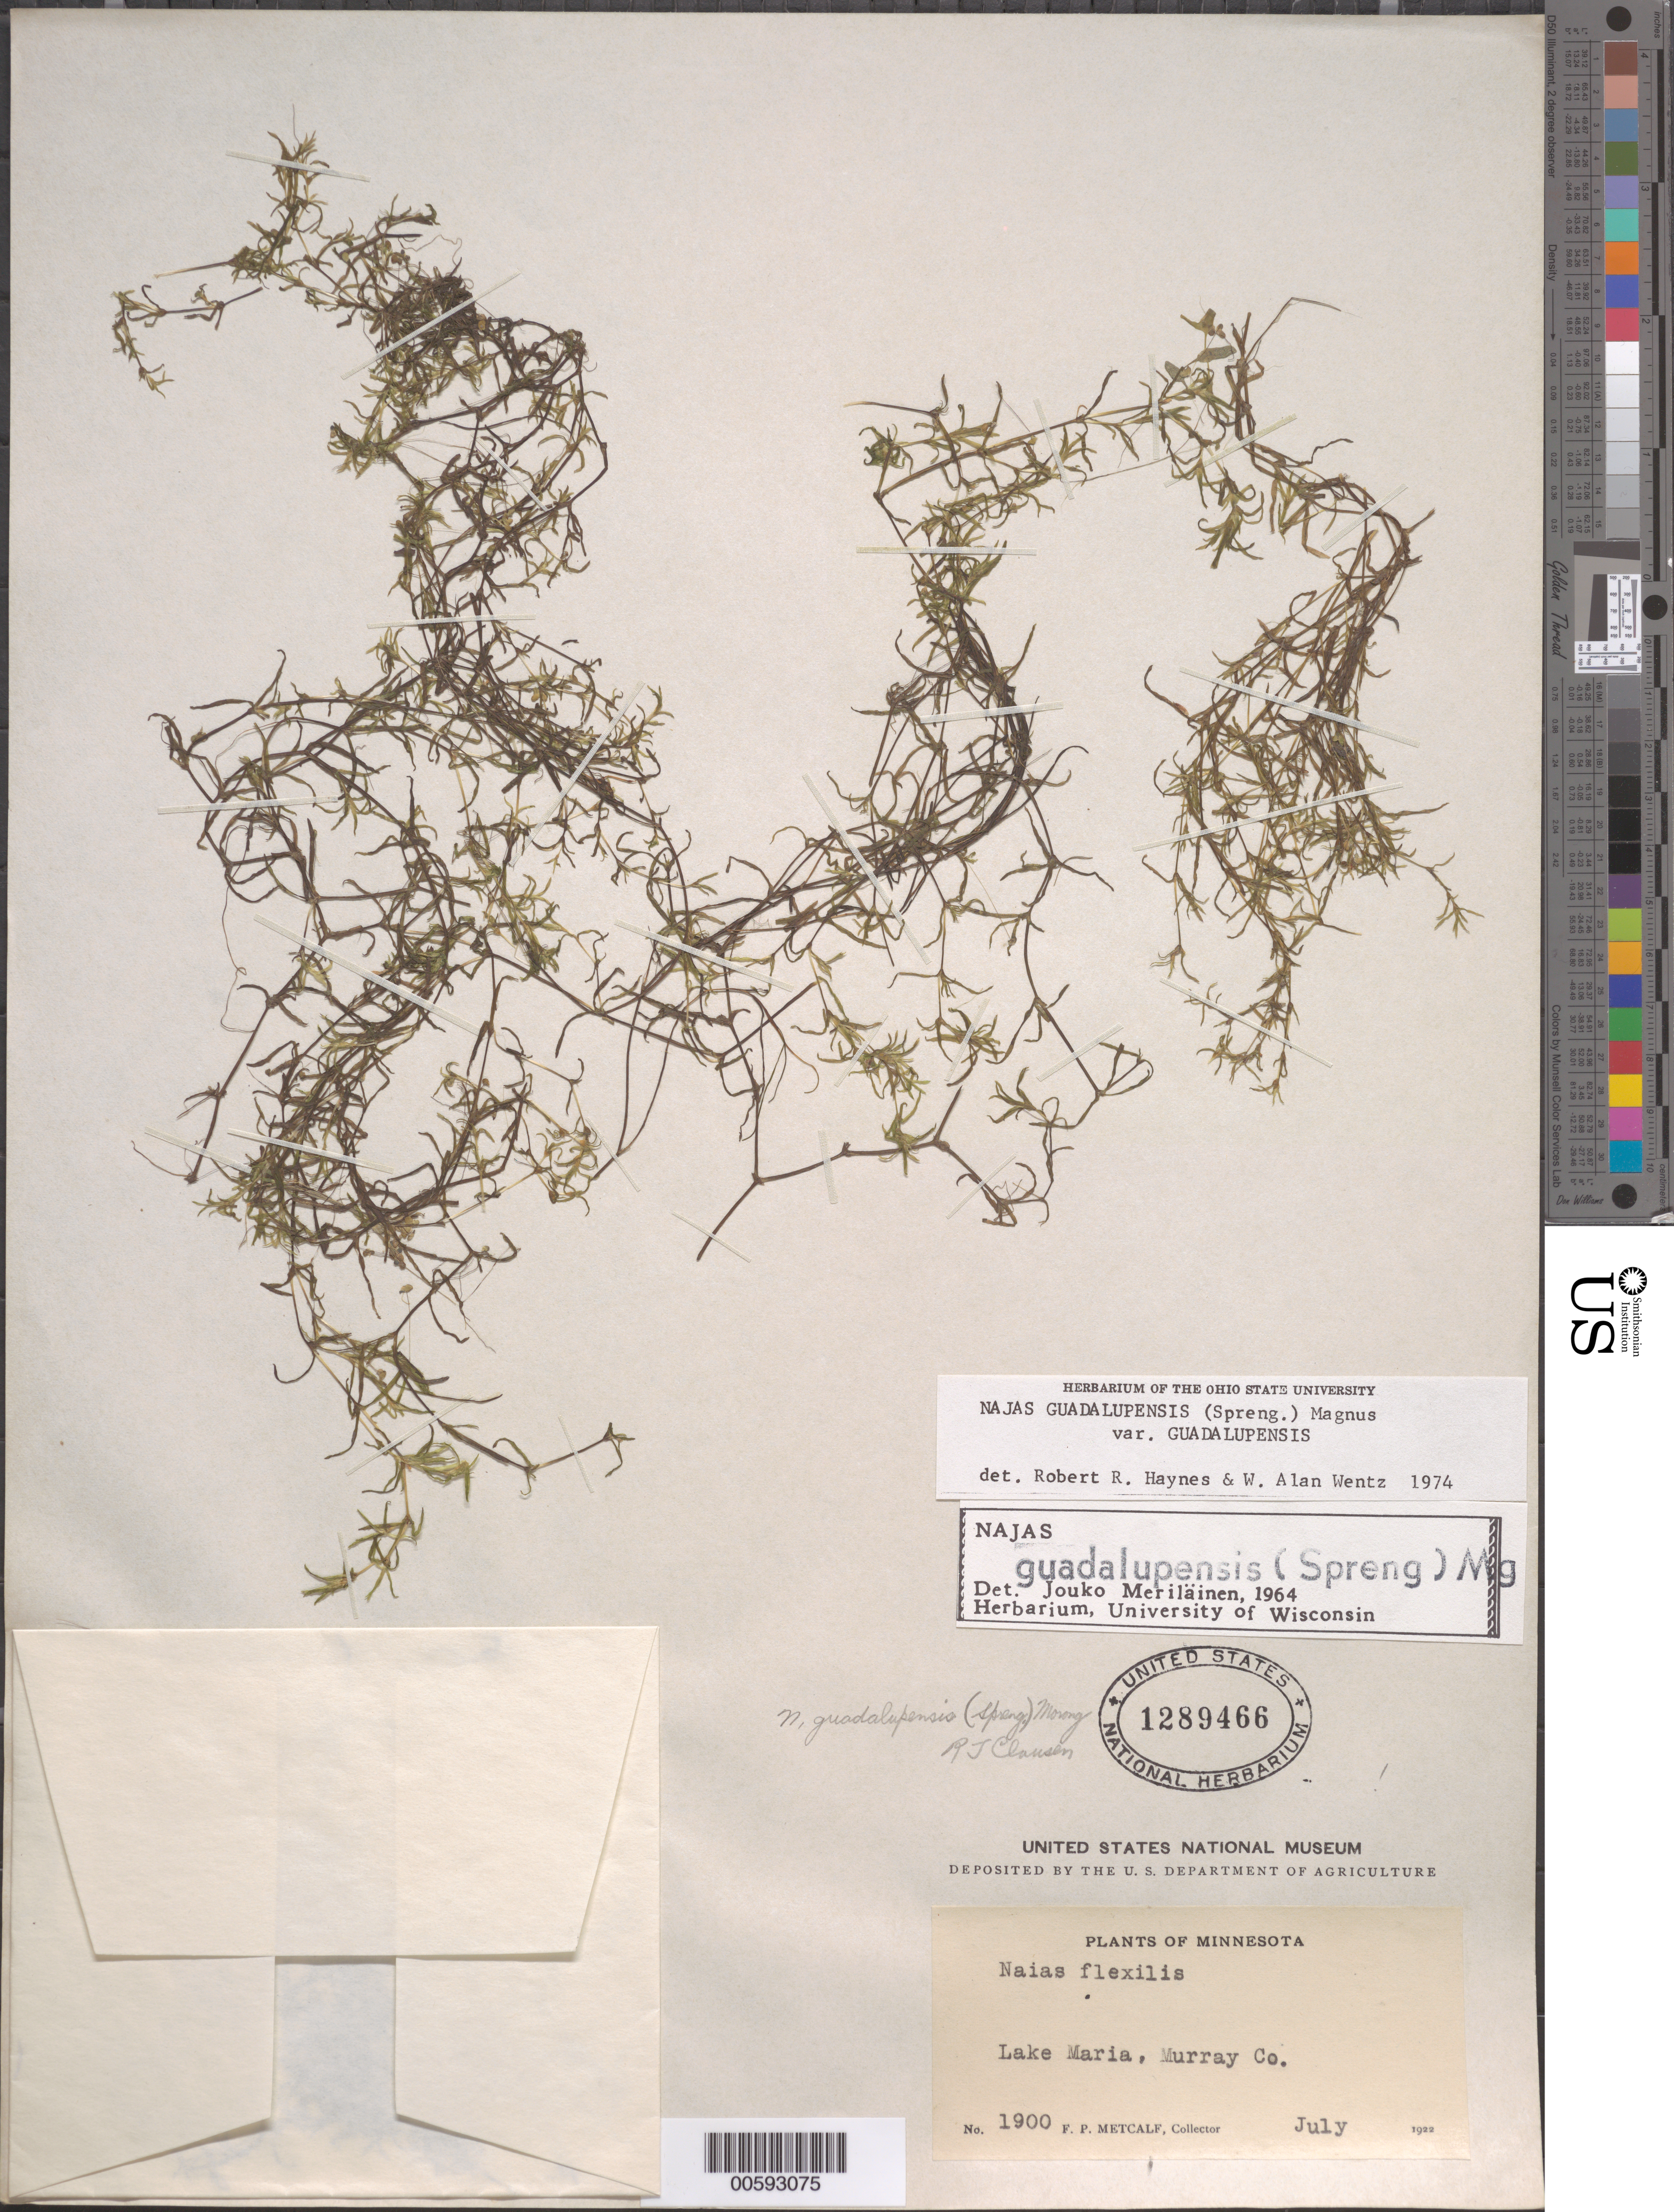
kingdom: Plantae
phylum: Tracheophyta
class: Liliopsida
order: Alismatales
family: Hydrocharitaceae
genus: Najas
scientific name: Najas guadalupensis var. guadalupensis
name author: (Spreng.) Magnus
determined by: Haynes, R. R.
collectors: F. P. Metcalf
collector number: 1900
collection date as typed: Jul 1922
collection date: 1922-07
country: United States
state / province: Minnesota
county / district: Murray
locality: Lake Maria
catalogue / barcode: US 1289466